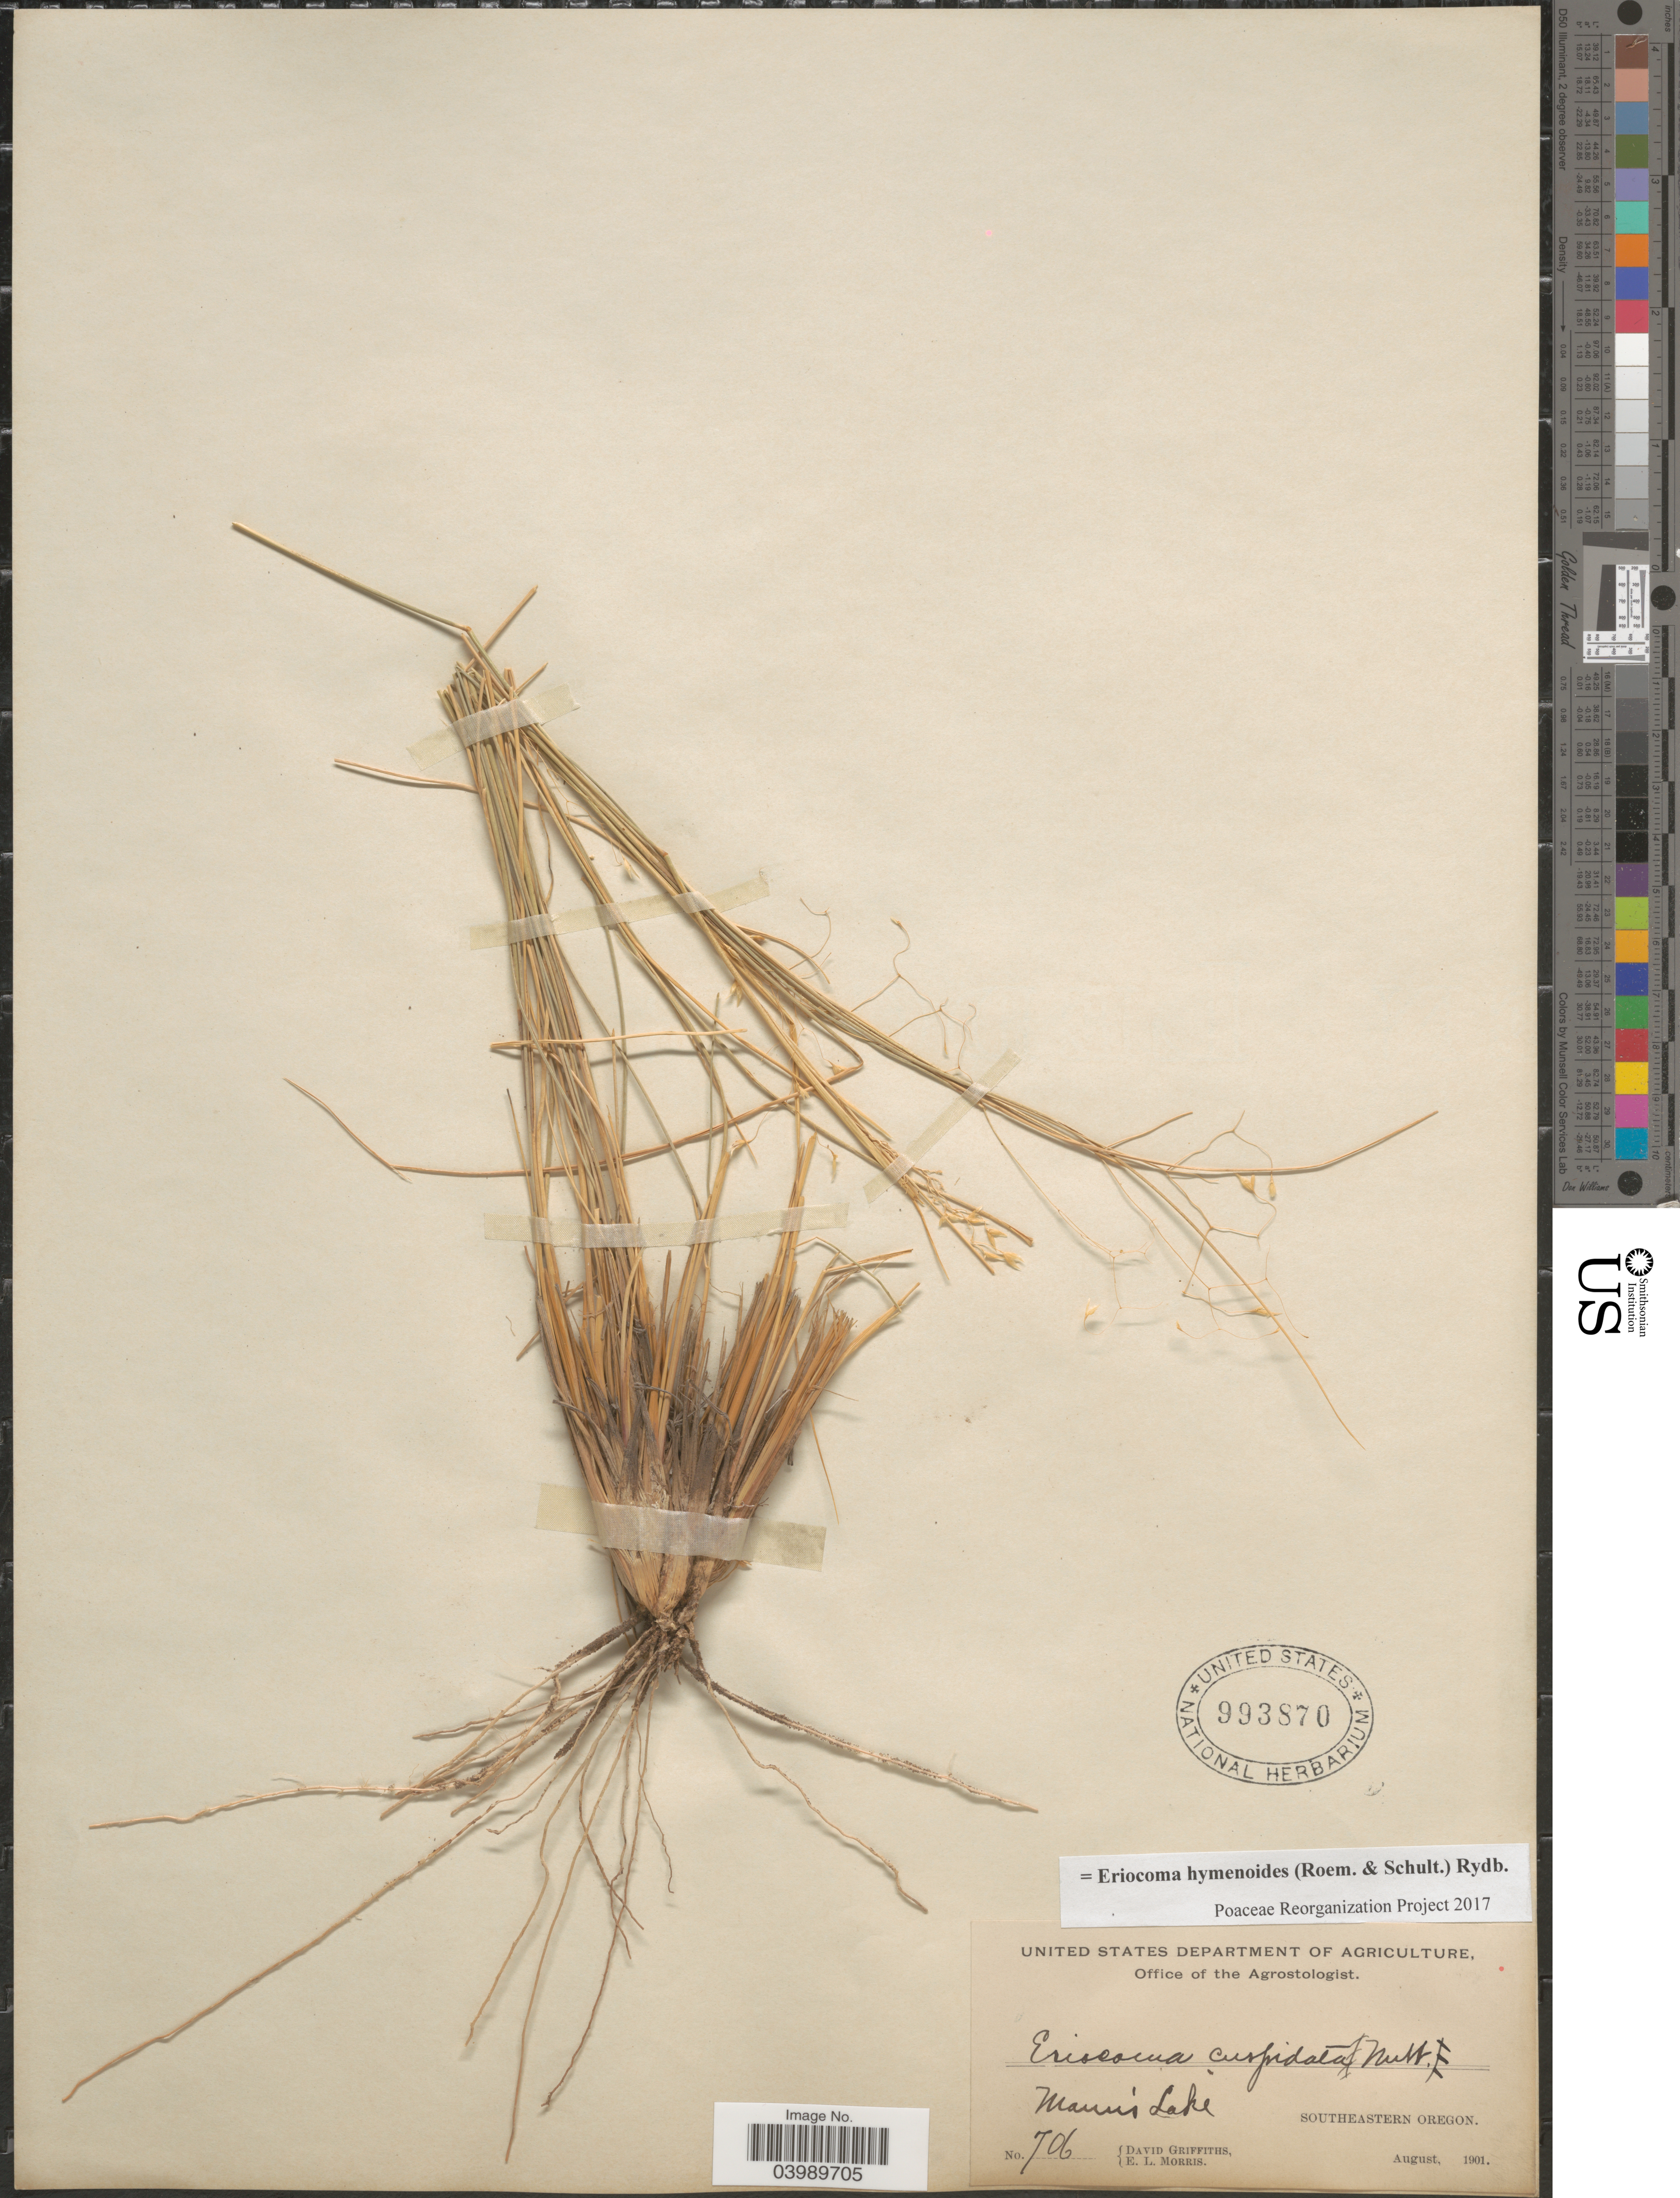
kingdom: Plantae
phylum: Tracheophyta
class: Liliopsida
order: Poales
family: Poaceae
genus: Eriocoma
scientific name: Eriocoma hymenoides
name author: (Roem. & Schult.) Rydb.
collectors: D. Griffiths & E. Morris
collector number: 706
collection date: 1901-08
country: United States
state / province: Oregon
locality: Manus Lake. Southeastern Oregon.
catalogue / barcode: US 993870